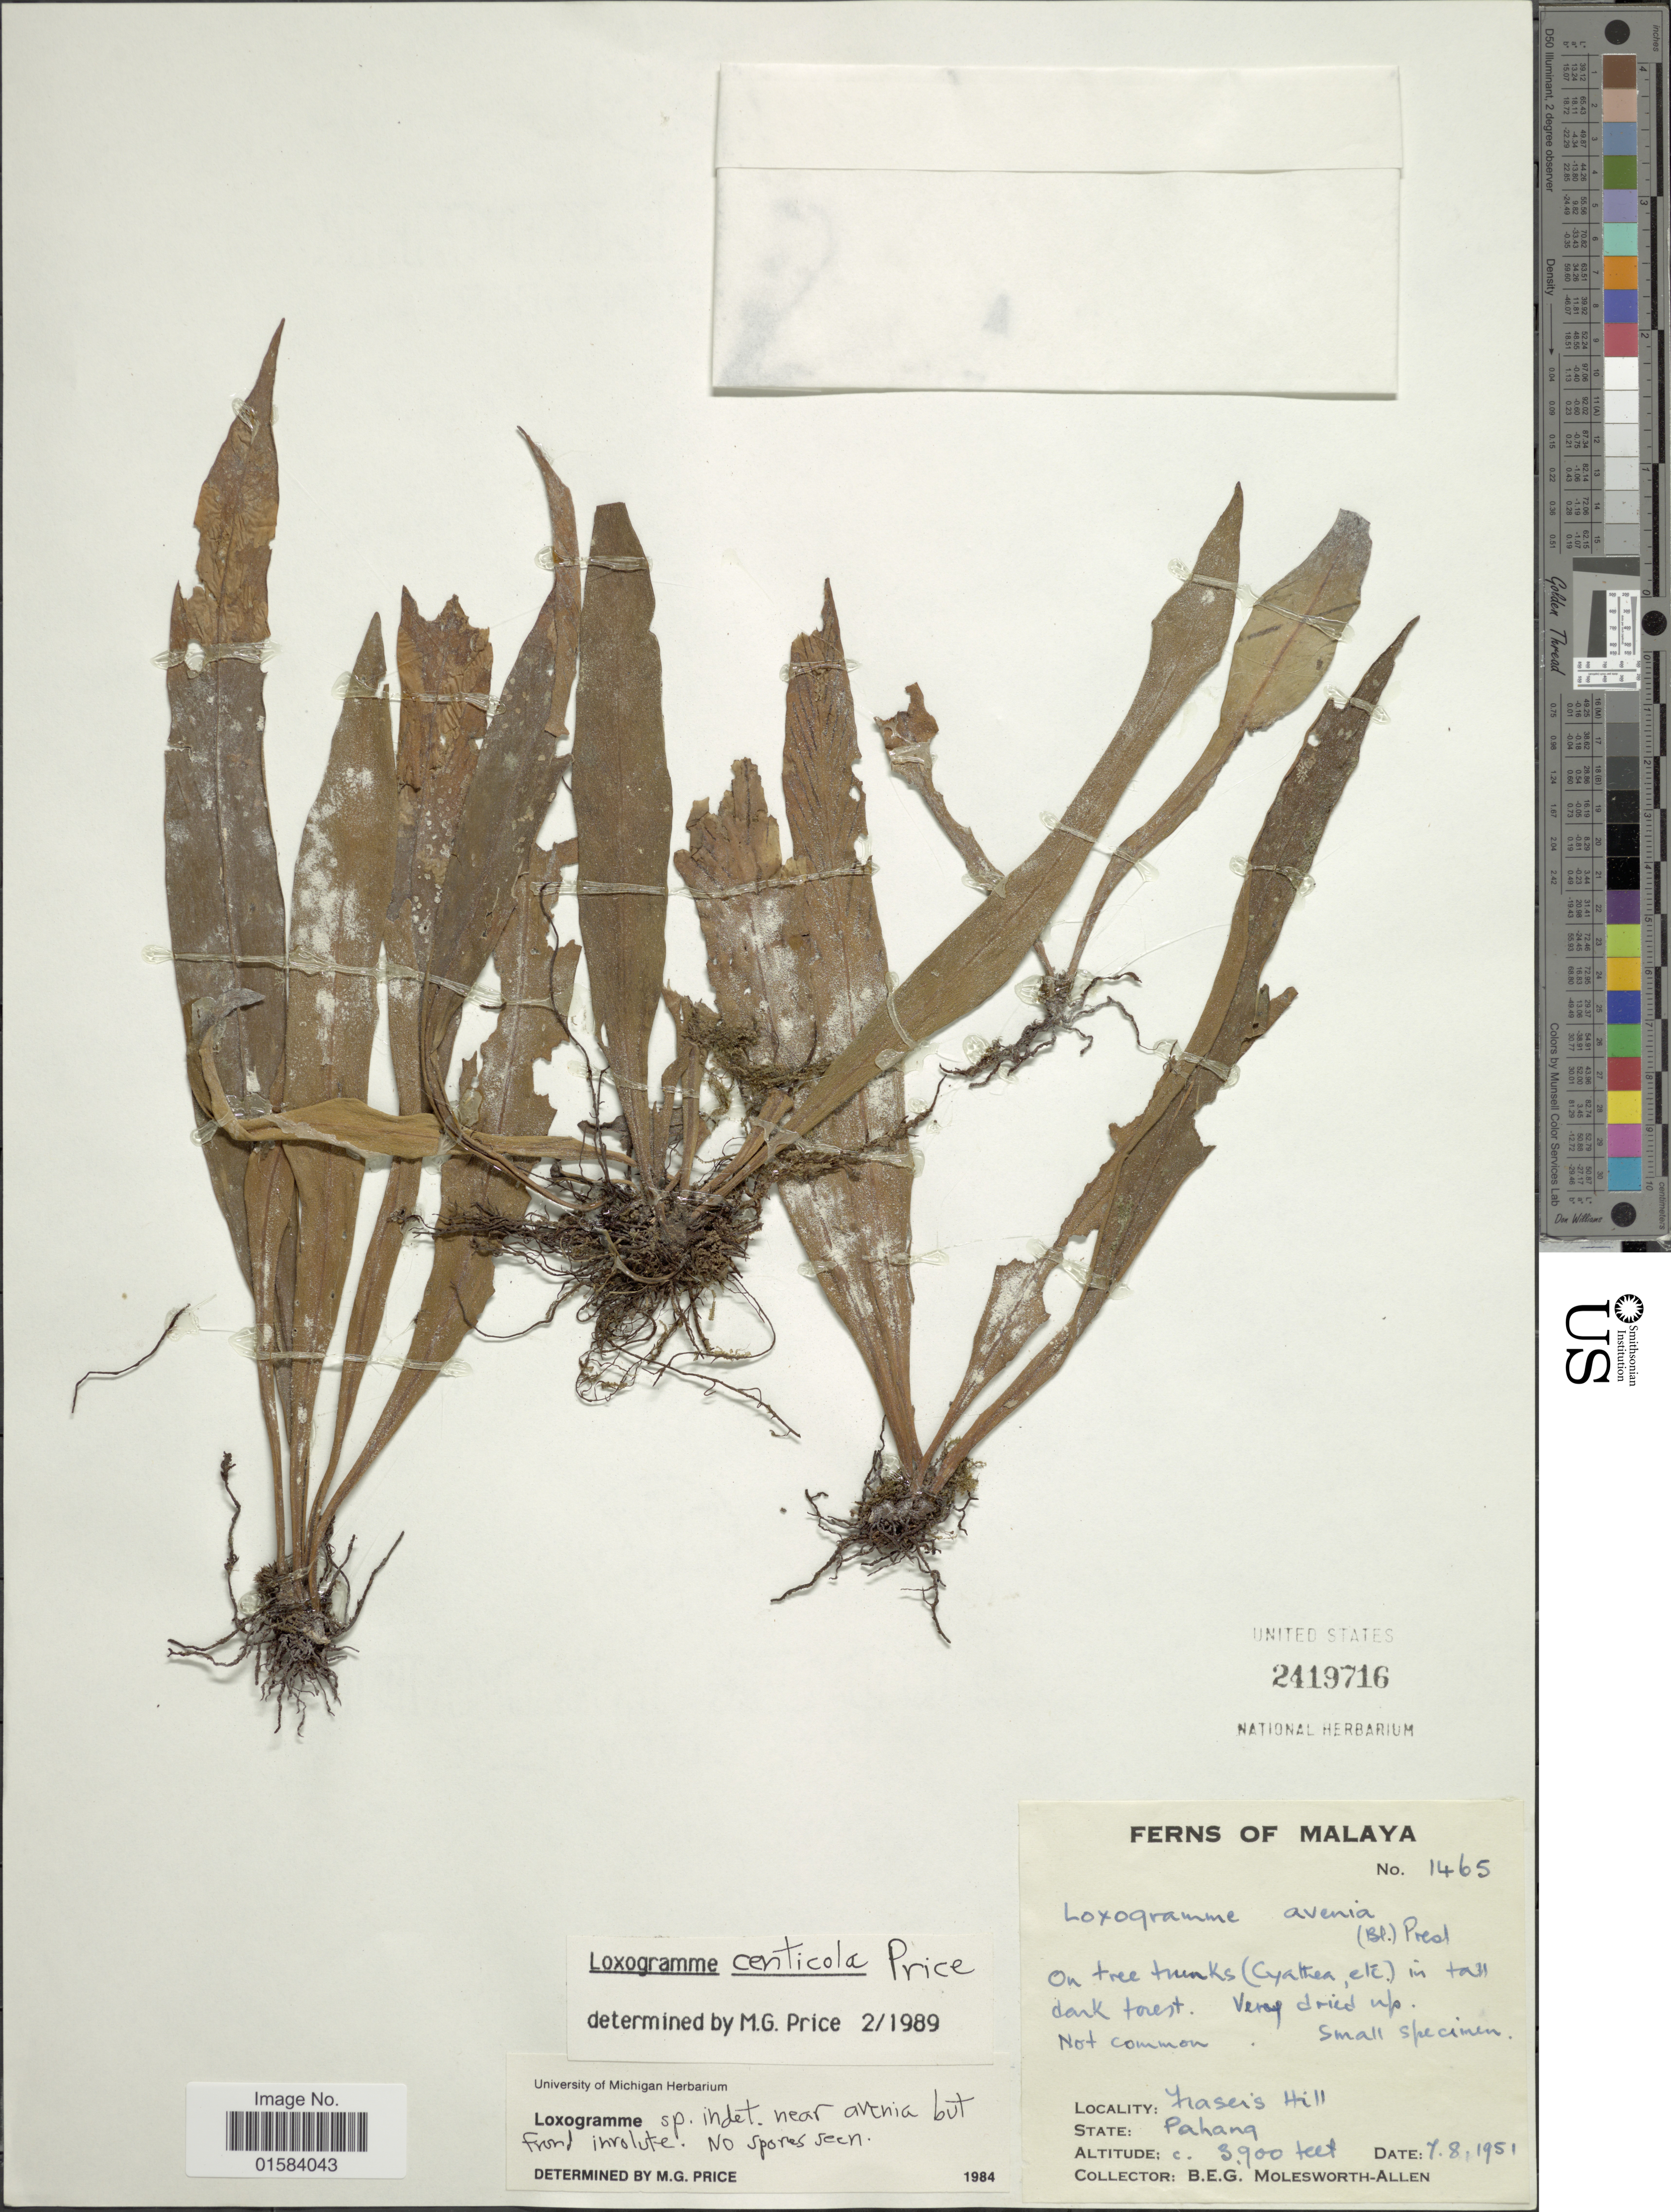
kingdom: Plantae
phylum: Tracheophyta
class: Polypodiopsida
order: Polypodiales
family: Polypodiaceae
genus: Loxogramme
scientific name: Loxogramme centicola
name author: M.G. Price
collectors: B. E. G. Molesworth-Allen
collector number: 1465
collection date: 1951-08-07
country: Malaysia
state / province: Pahang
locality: Fraser's Hill, Malaya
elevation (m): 1189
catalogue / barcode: US 2419716